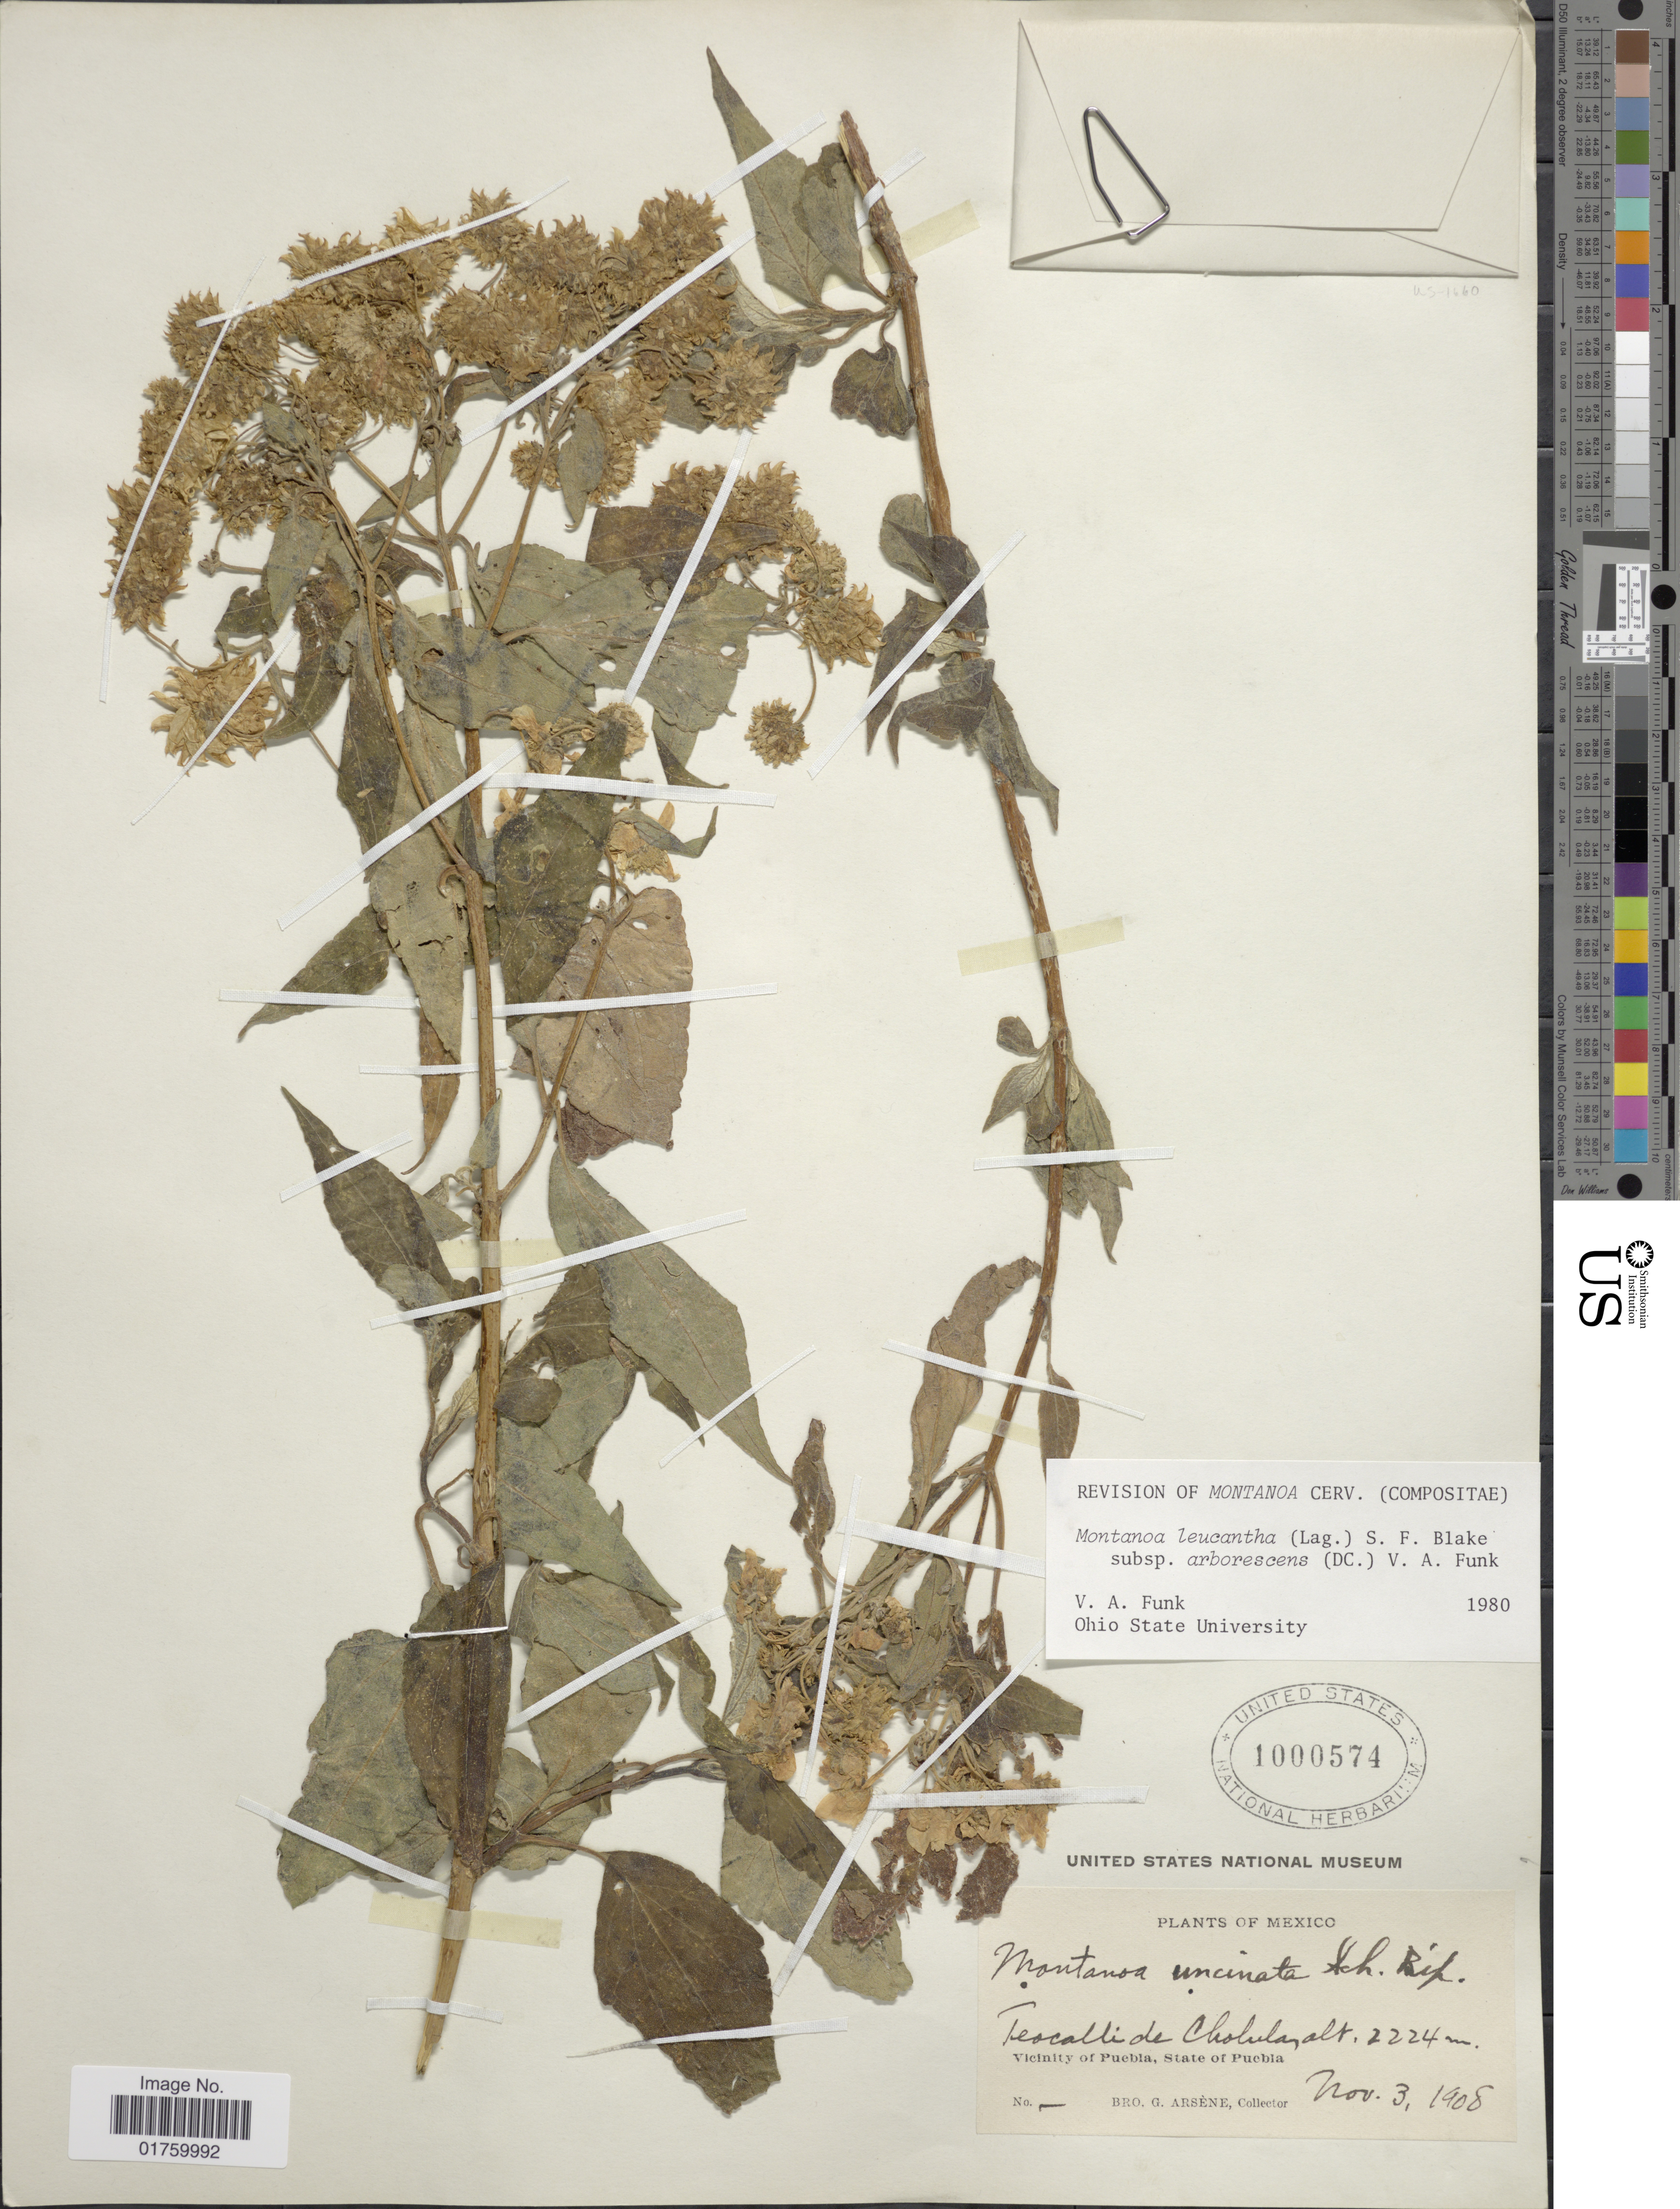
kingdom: Plantae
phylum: Tracheophyta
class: Magnoliopsida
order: Asterales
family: Asteraceae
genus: Montanoa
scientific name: Montanoa leucantha subsp. arborescens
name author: (DC.) V.A. Funk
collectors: Bro. G. Arsène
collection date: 1908-11-03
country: Mexico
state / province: Puebla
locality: Teocalli de Cholula, vicinity of Puebla.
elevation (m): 2224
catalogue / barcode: US 1000574